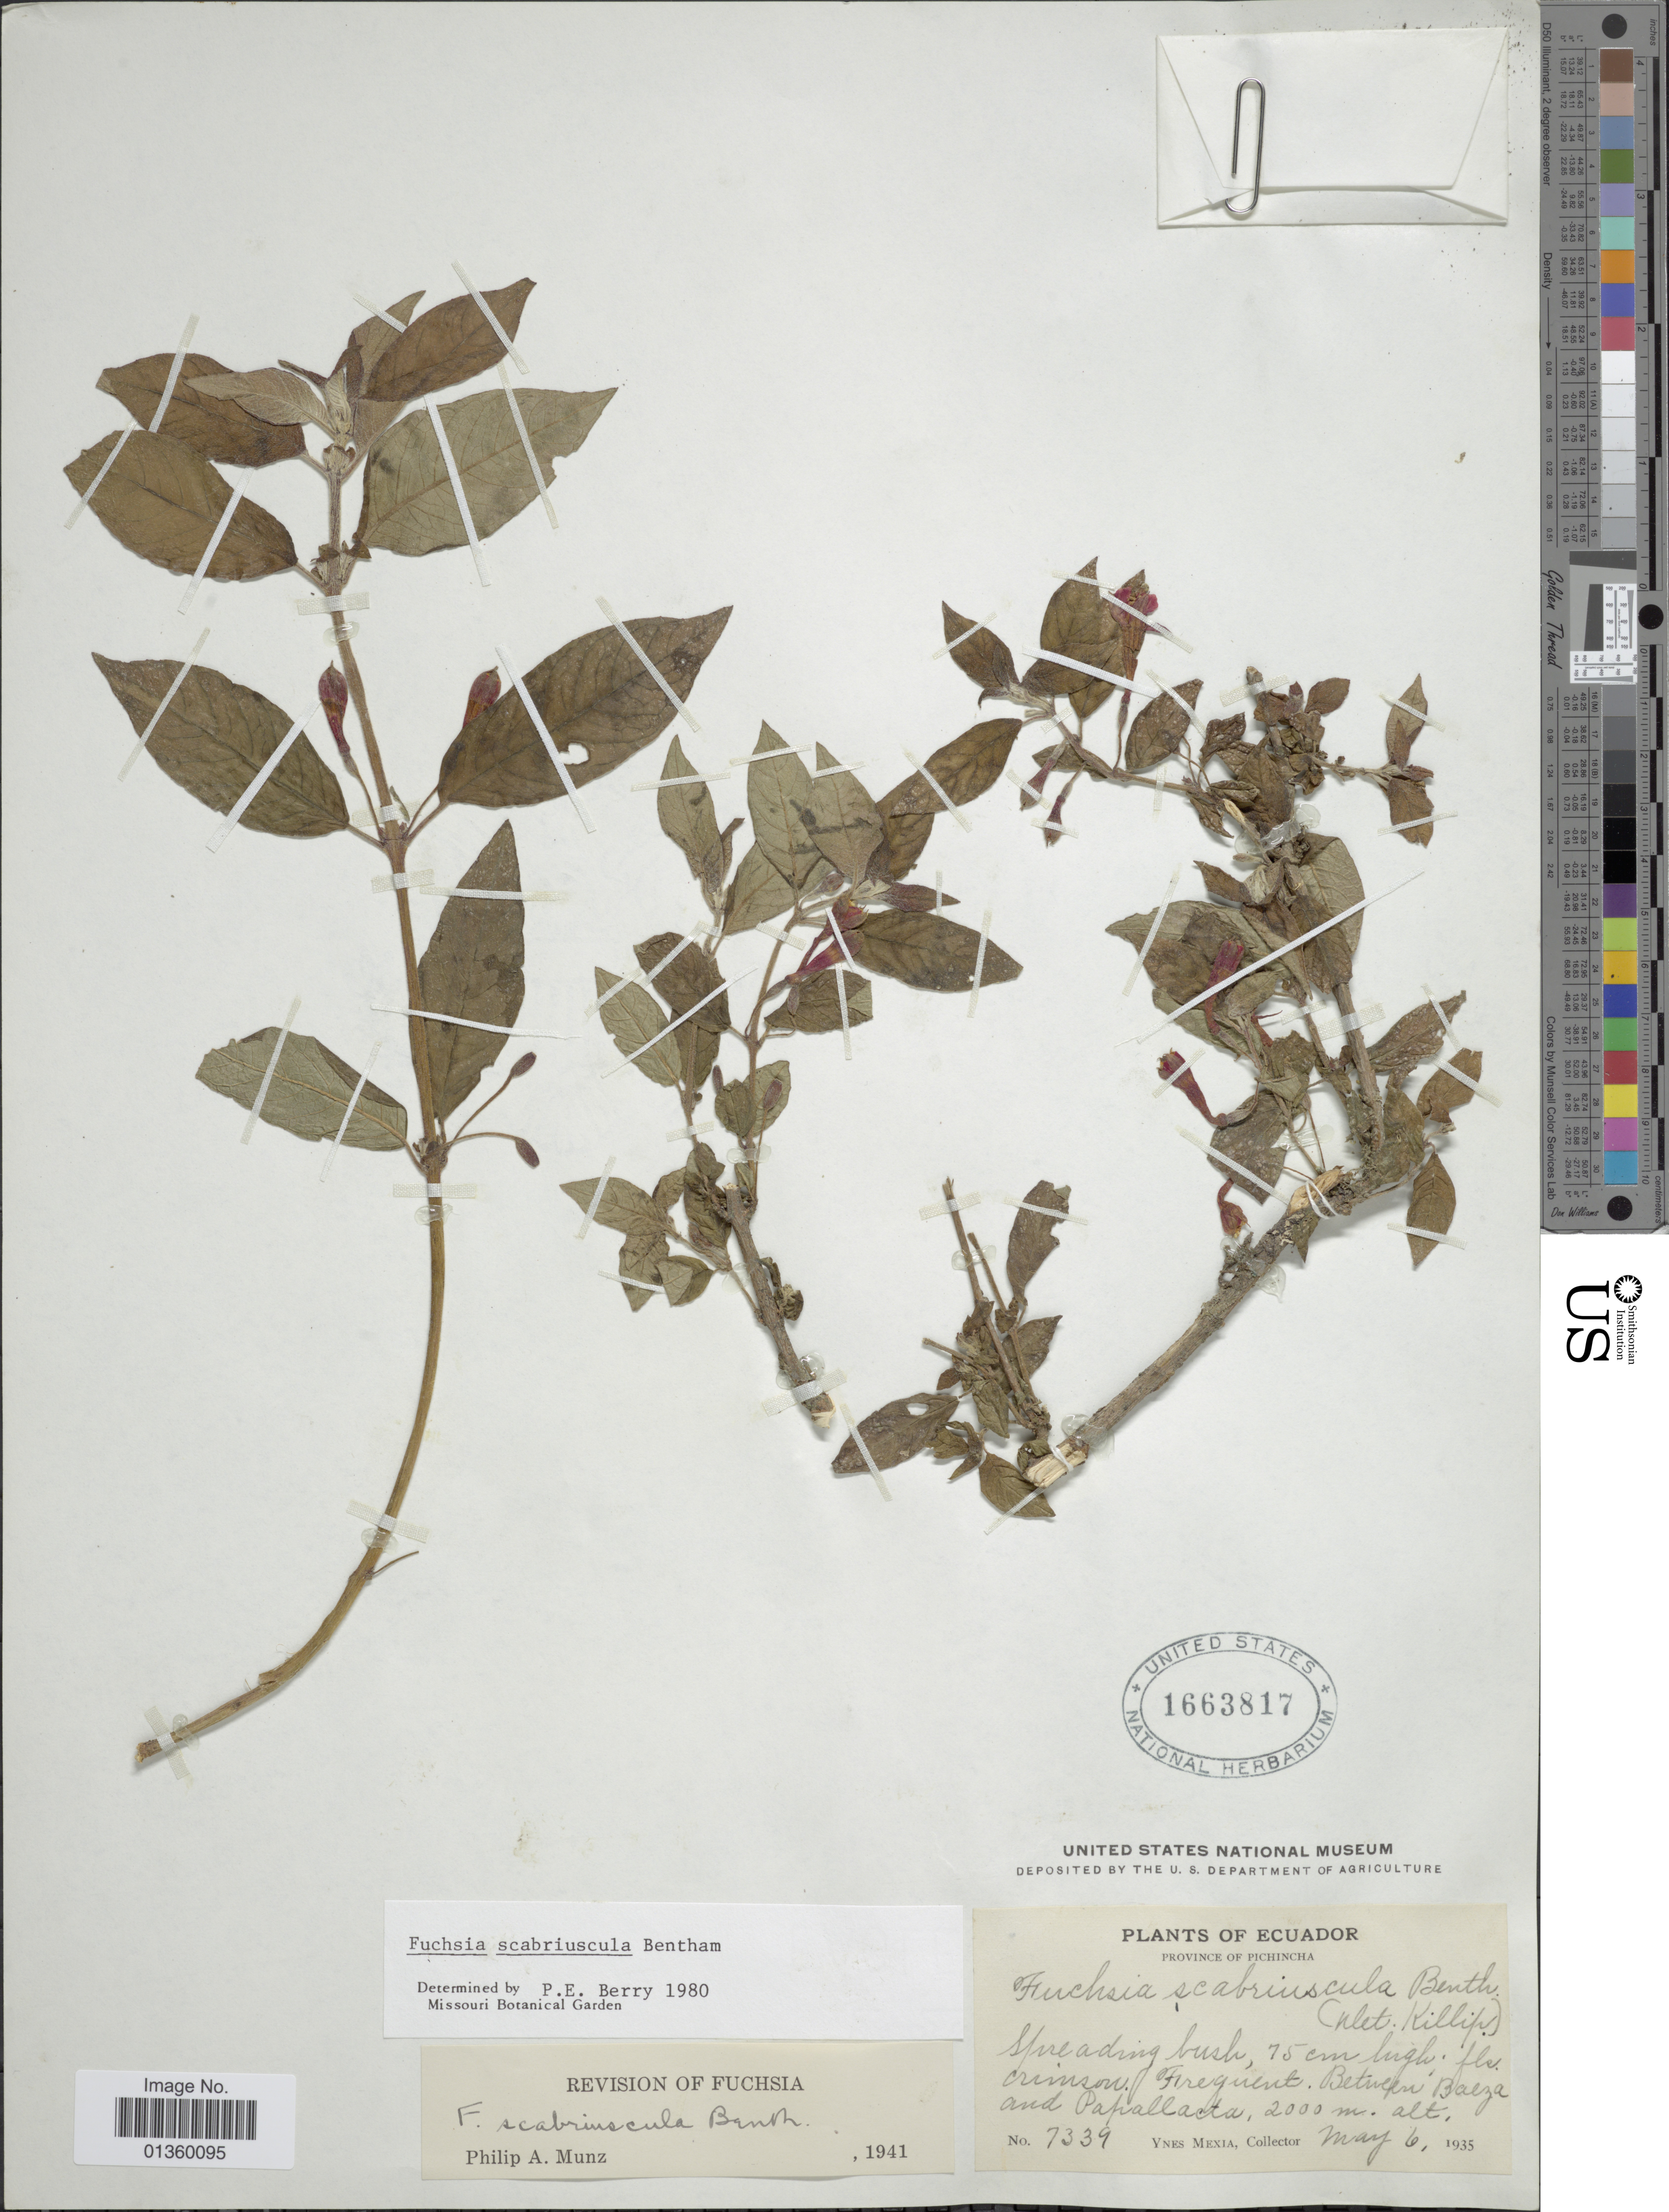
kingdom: Plantae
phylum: Tracheophyta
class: Magnoliopsida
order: Myrtales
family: Onagraceae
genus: Fuchsia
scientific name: Fuchsia scabriuscula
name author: Benth.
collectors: Y. Mexia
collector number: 7339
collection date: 1935-05-06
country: Ecuador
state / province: Pichincha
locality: Between Baeza and Papallacta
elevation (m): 2000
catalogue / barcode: US 1663817